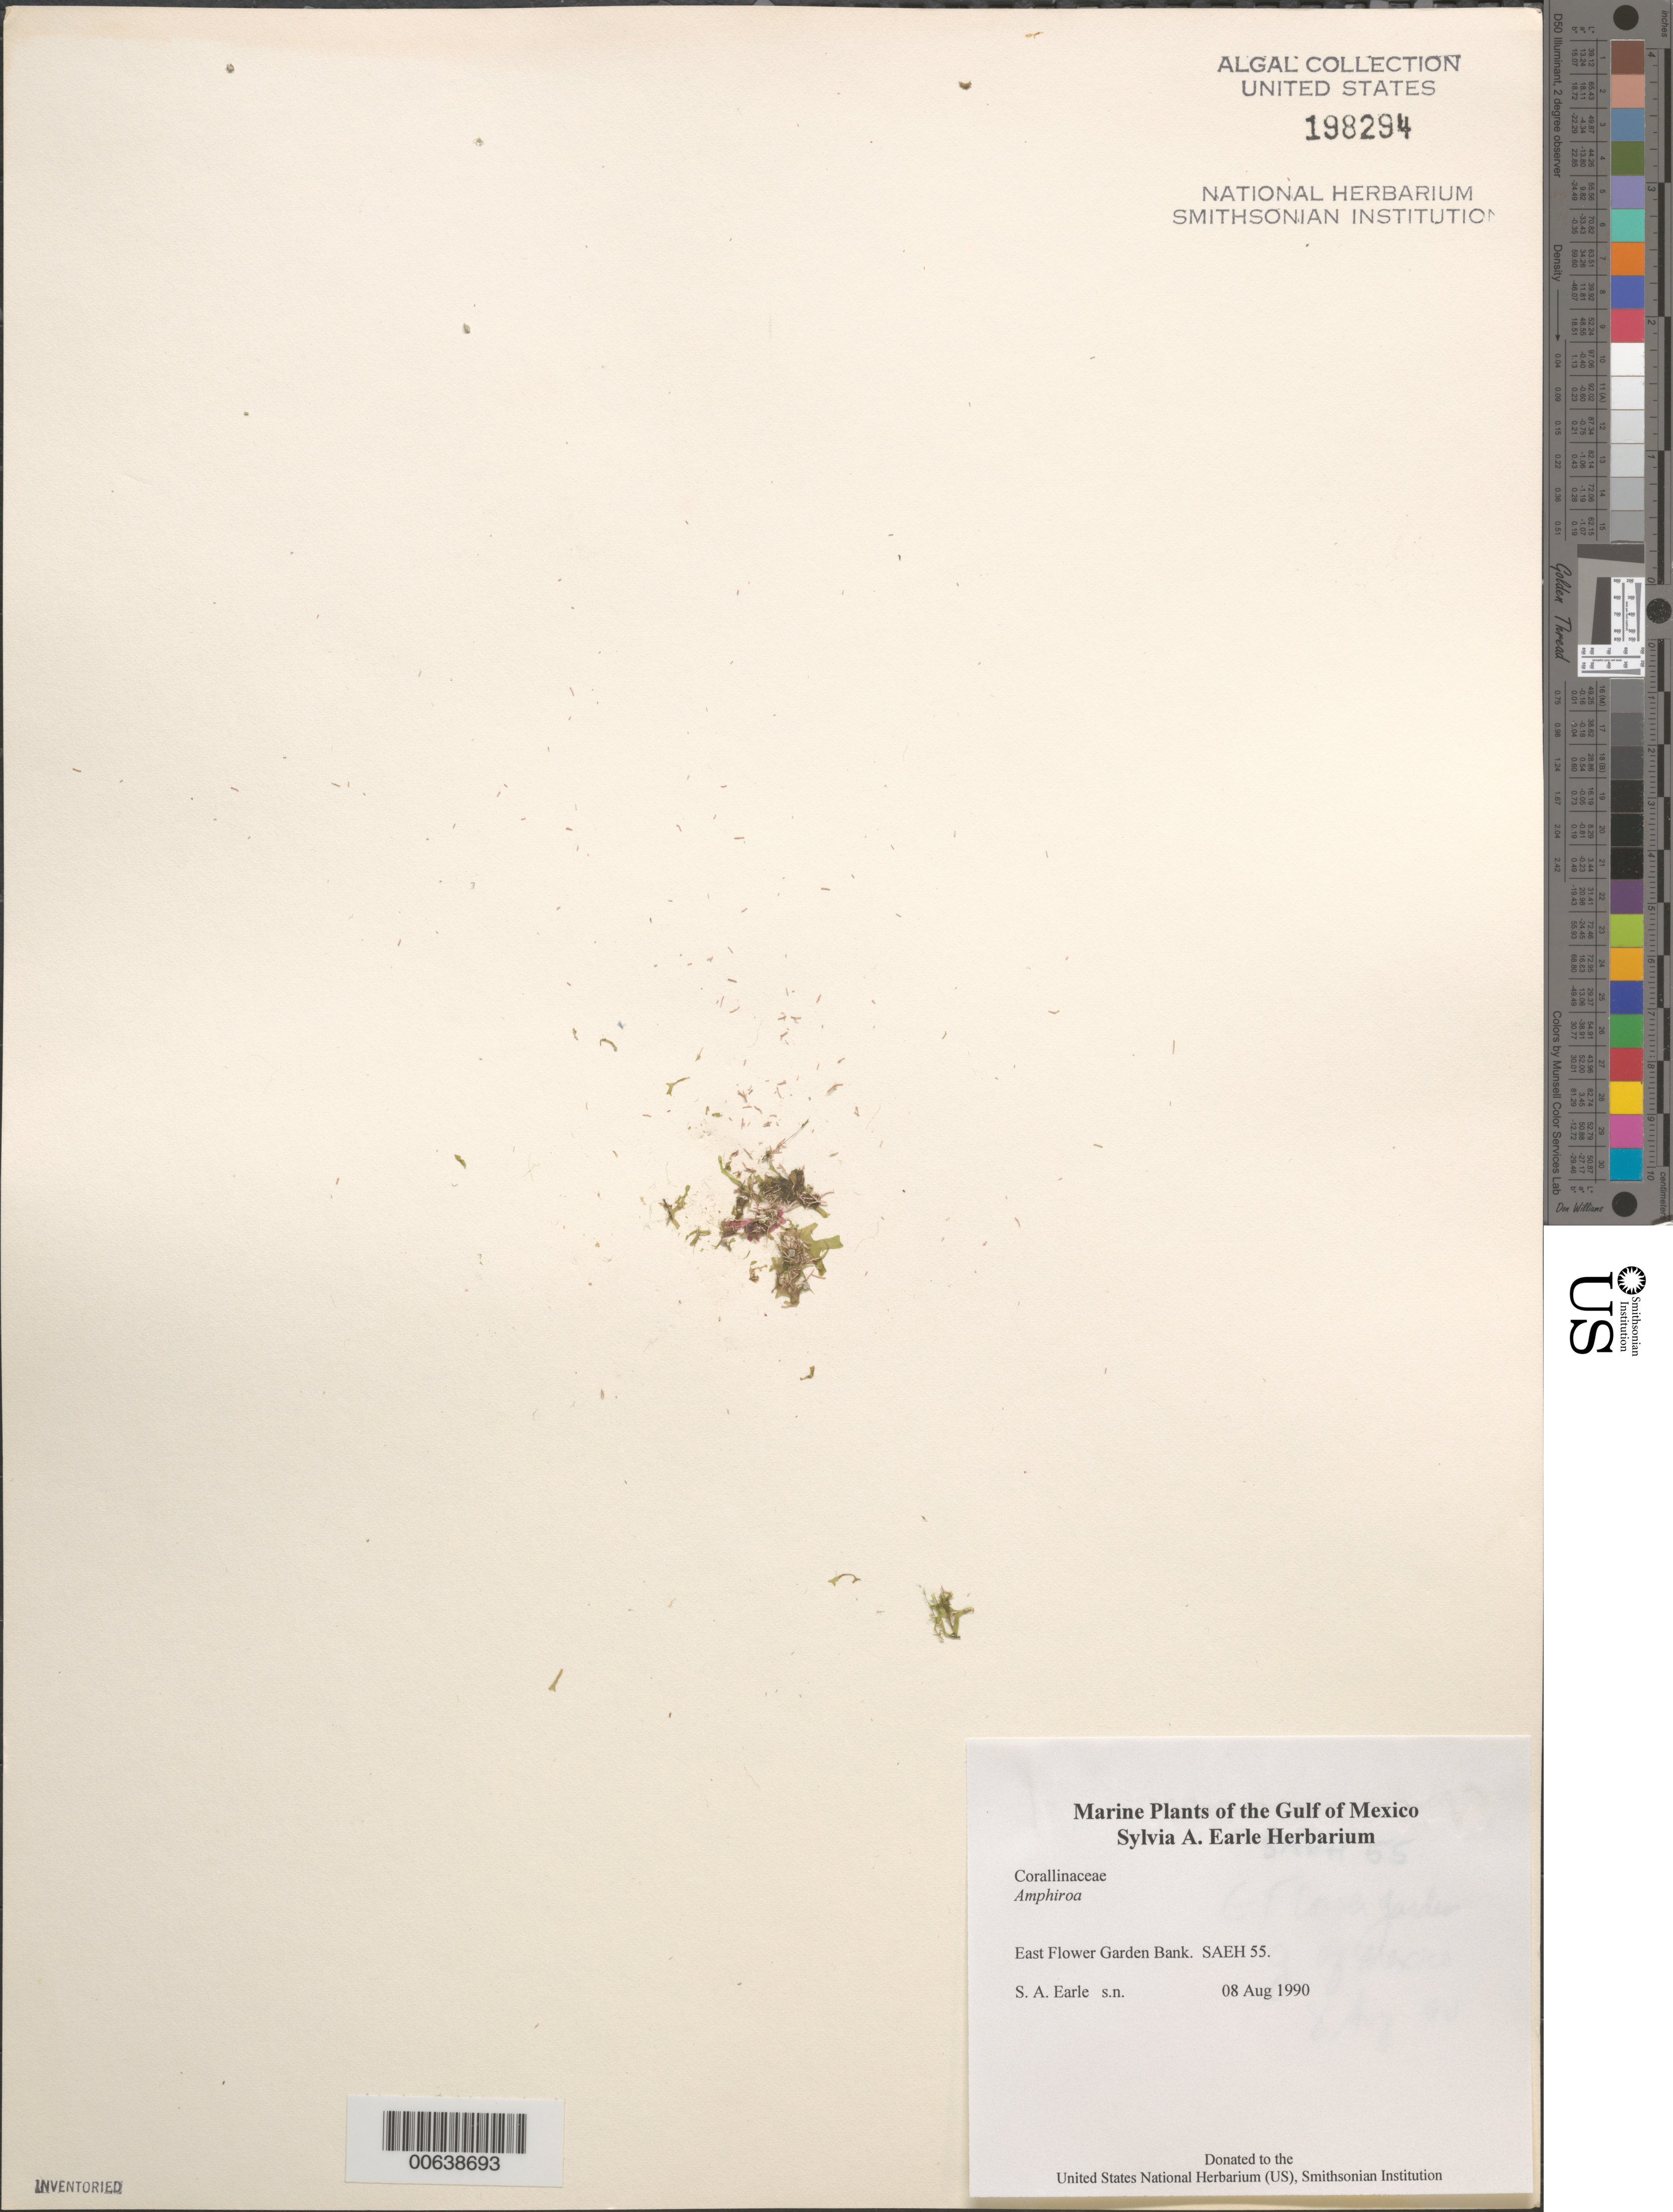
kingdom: Plantae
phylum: Rhodophyta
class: Florideophyceae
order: Corallinales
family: Lithophyllaceae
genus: Amphiroa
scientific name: Amphiroa sp.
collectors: S. A. Earle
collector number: SAEH 55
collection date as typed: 08 Aug 1990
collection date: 1990-08-08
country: United States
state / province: Louisiana / Texas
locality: East Flower Garden Bank, Flower Garden Banks National Marine Sanctuary, Gulf of Mexico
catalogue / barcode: US 198294